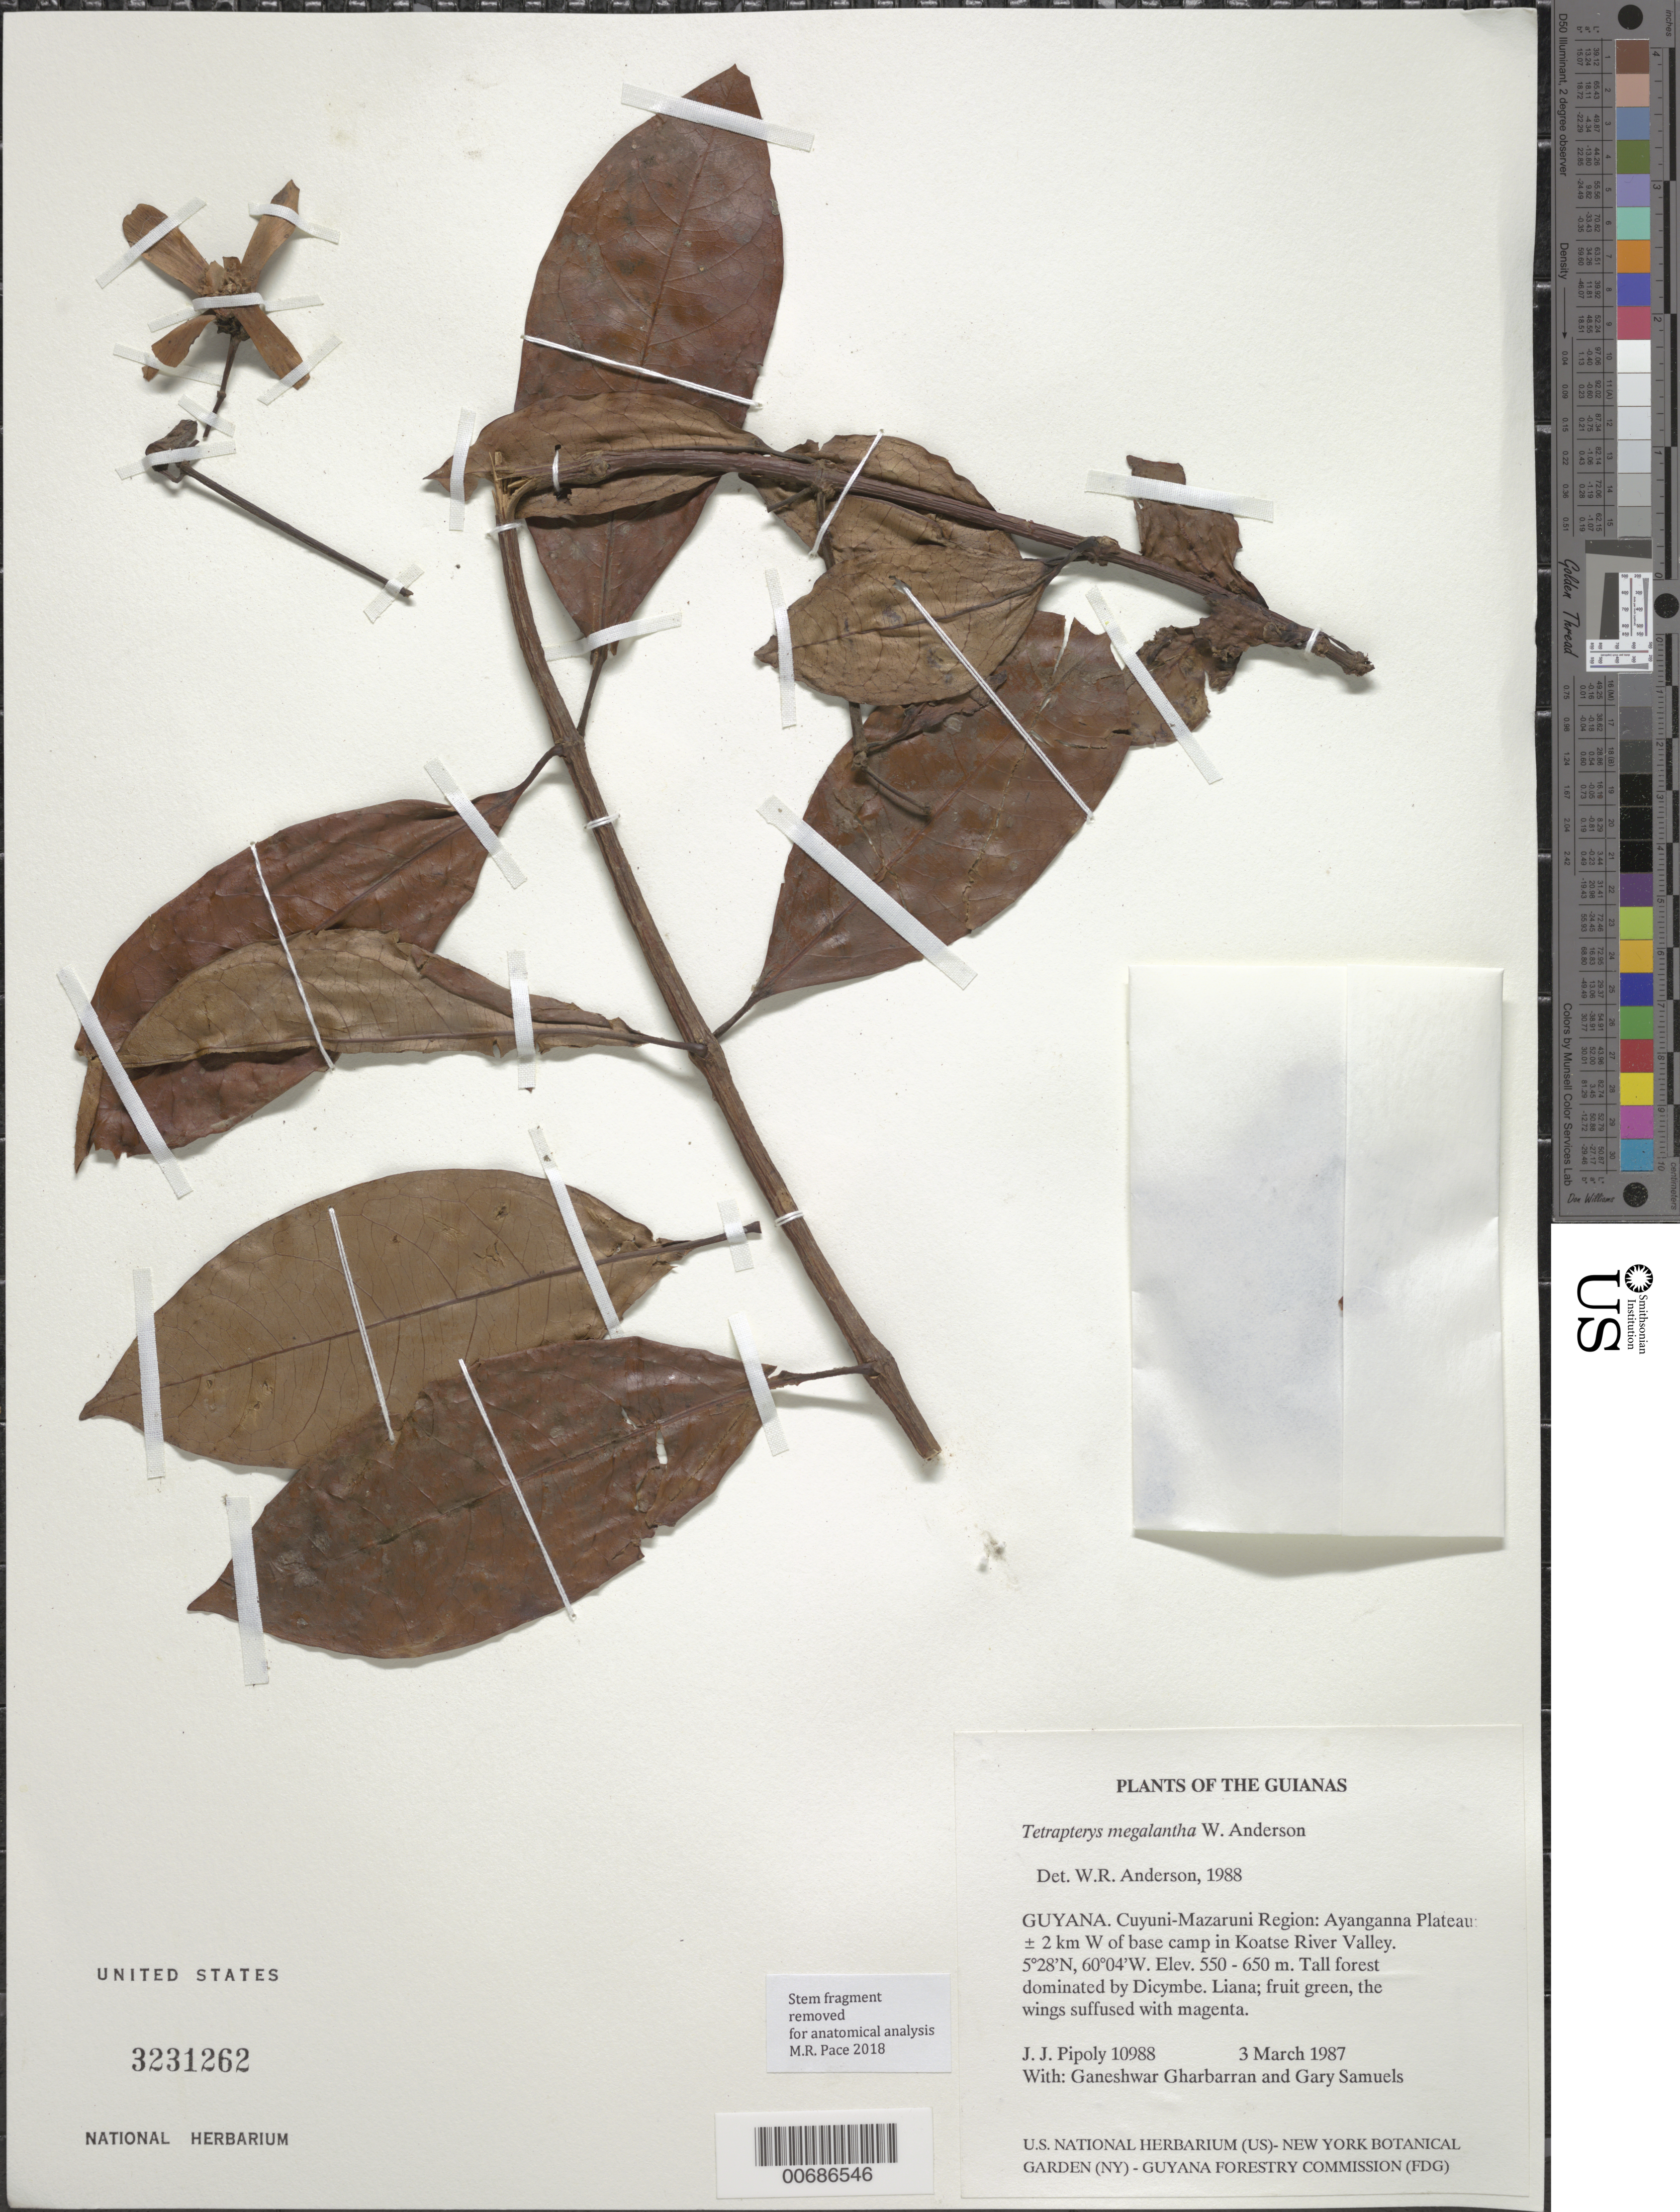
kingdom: Plantae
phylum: Tracheophyta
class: Magnoliopsida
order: Malpighiales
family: Malpighiaceae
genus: Tetrapterys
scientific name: Tetrapterys megalantha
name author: W.R. Anderson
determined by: Anderson, W. R., (MICH), University of Michigan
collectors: J. J. Pipoly, G. Gharbarran & G. Samuels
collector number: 10988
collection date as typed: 3 March 1987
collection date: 1987-03-03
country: Guyana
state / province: Cuyuni-Mazaruni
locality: Ayanganna Plateau; ± 2 km W of base camp in Koatse River Valley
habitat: Tall forest dominated by Dicymbe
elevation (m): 550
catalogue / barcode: US 3231262